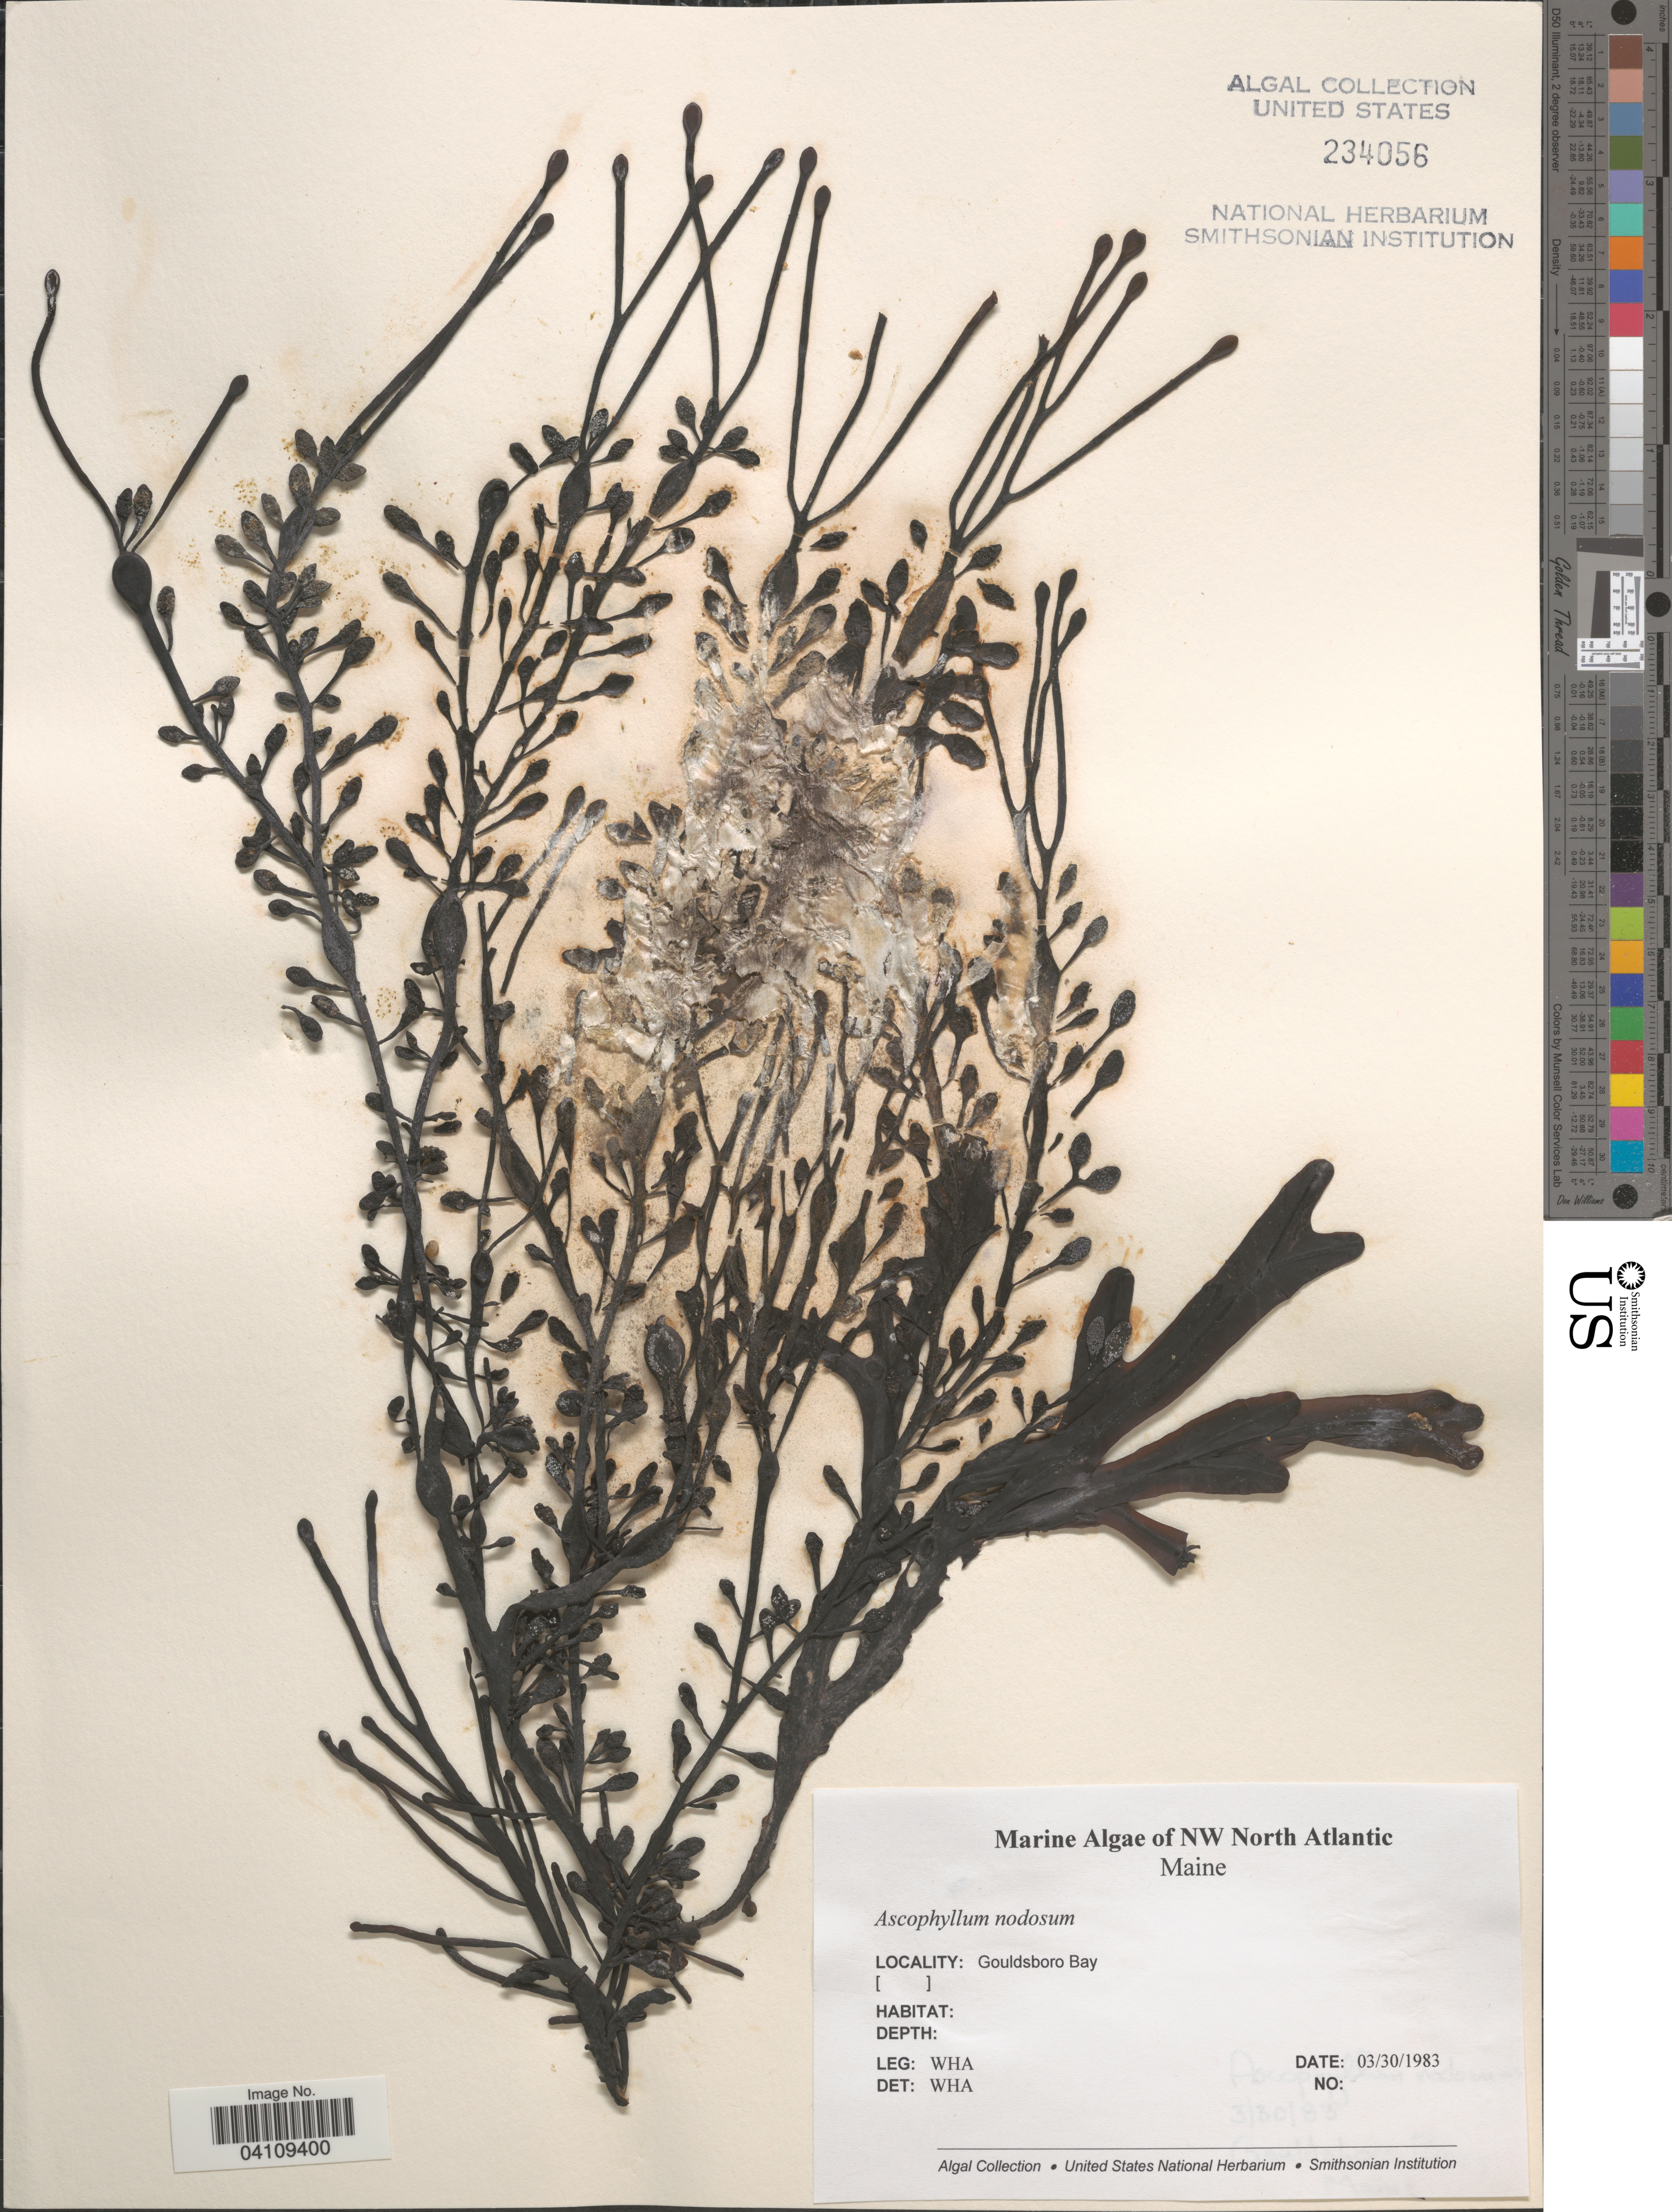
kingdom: Chromista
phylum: Ochrophyta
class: Phaeophyceae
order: Fucales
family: Fucaceae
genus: Ascophyllum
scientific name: Ascophyllum nodosum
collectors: W. H. Adey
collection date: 1983-03-30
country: United States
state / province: Maine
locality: NW North Atlantic. Gouldsboro Bay.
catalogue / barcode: US 234056